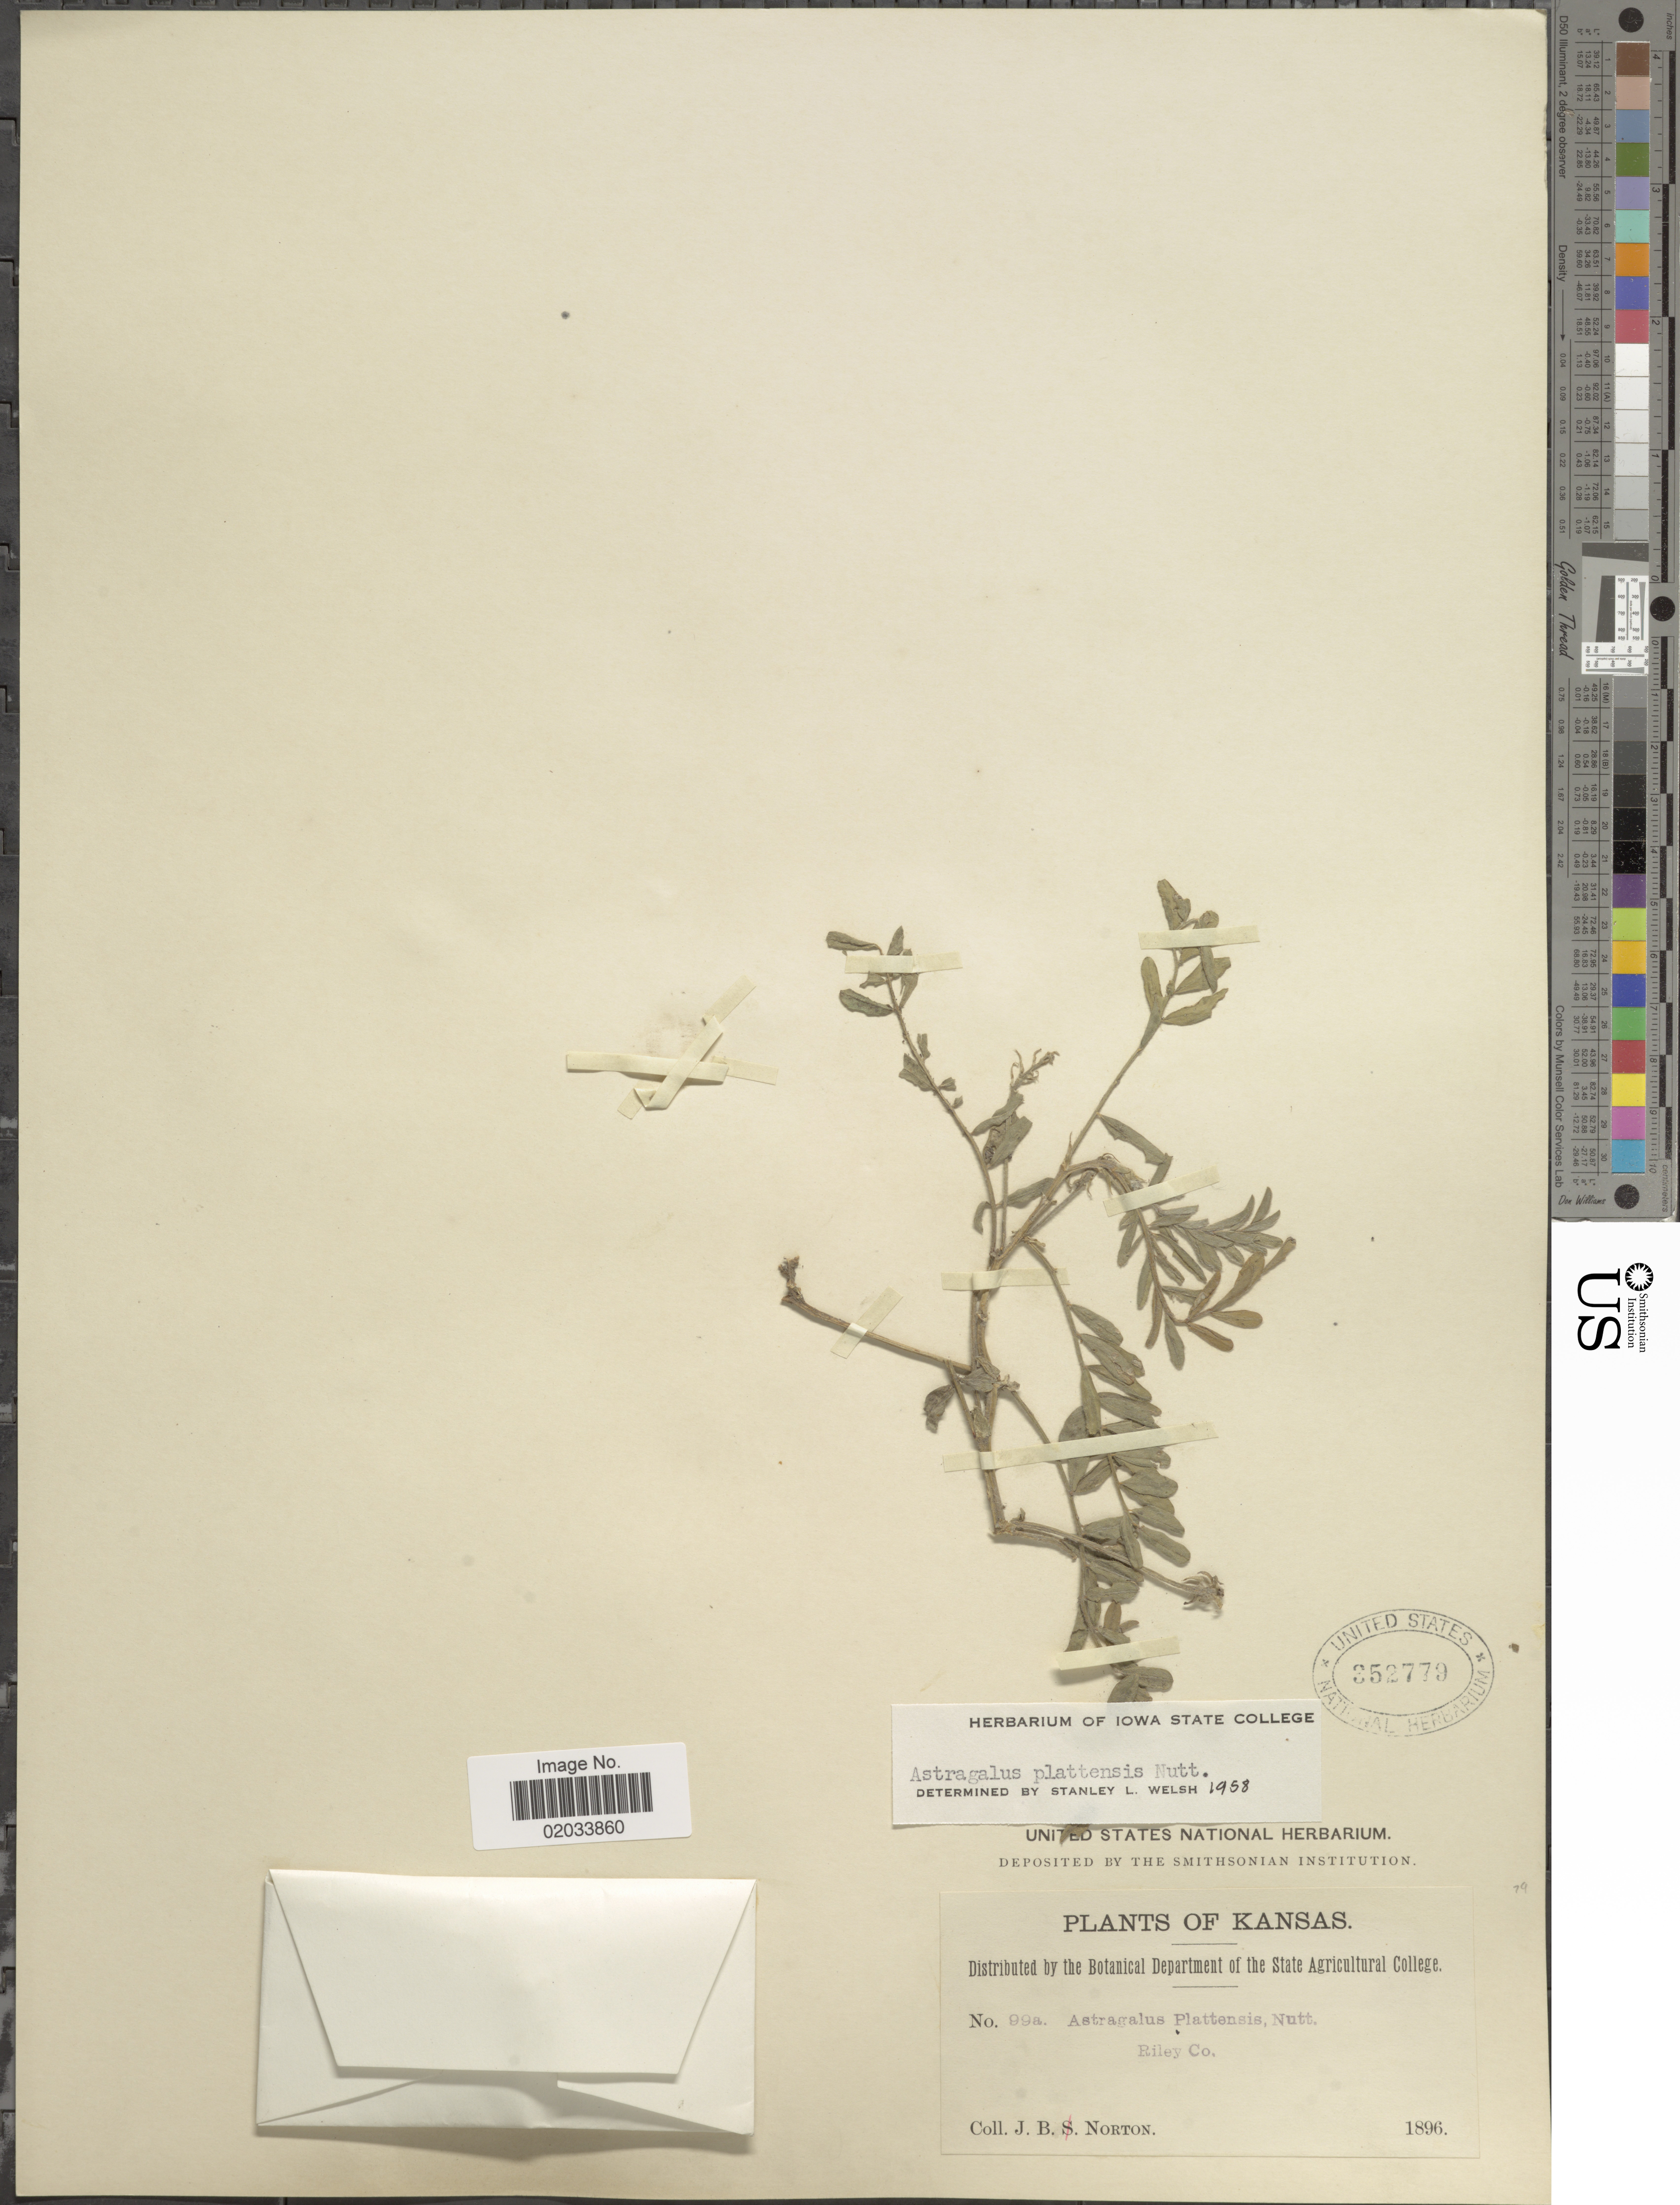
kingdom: Plantae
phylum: Tracheophyta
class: Magnoliopsida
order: Fabales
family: Fabaceae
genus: Astragalus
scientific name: Astragalus plattensis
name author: Nutt. ex Torr. & A. Gray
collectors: J. B. Norton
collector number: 99a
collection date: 1896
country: United States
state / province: Kansas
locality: Rile Co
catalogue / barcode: US 352779